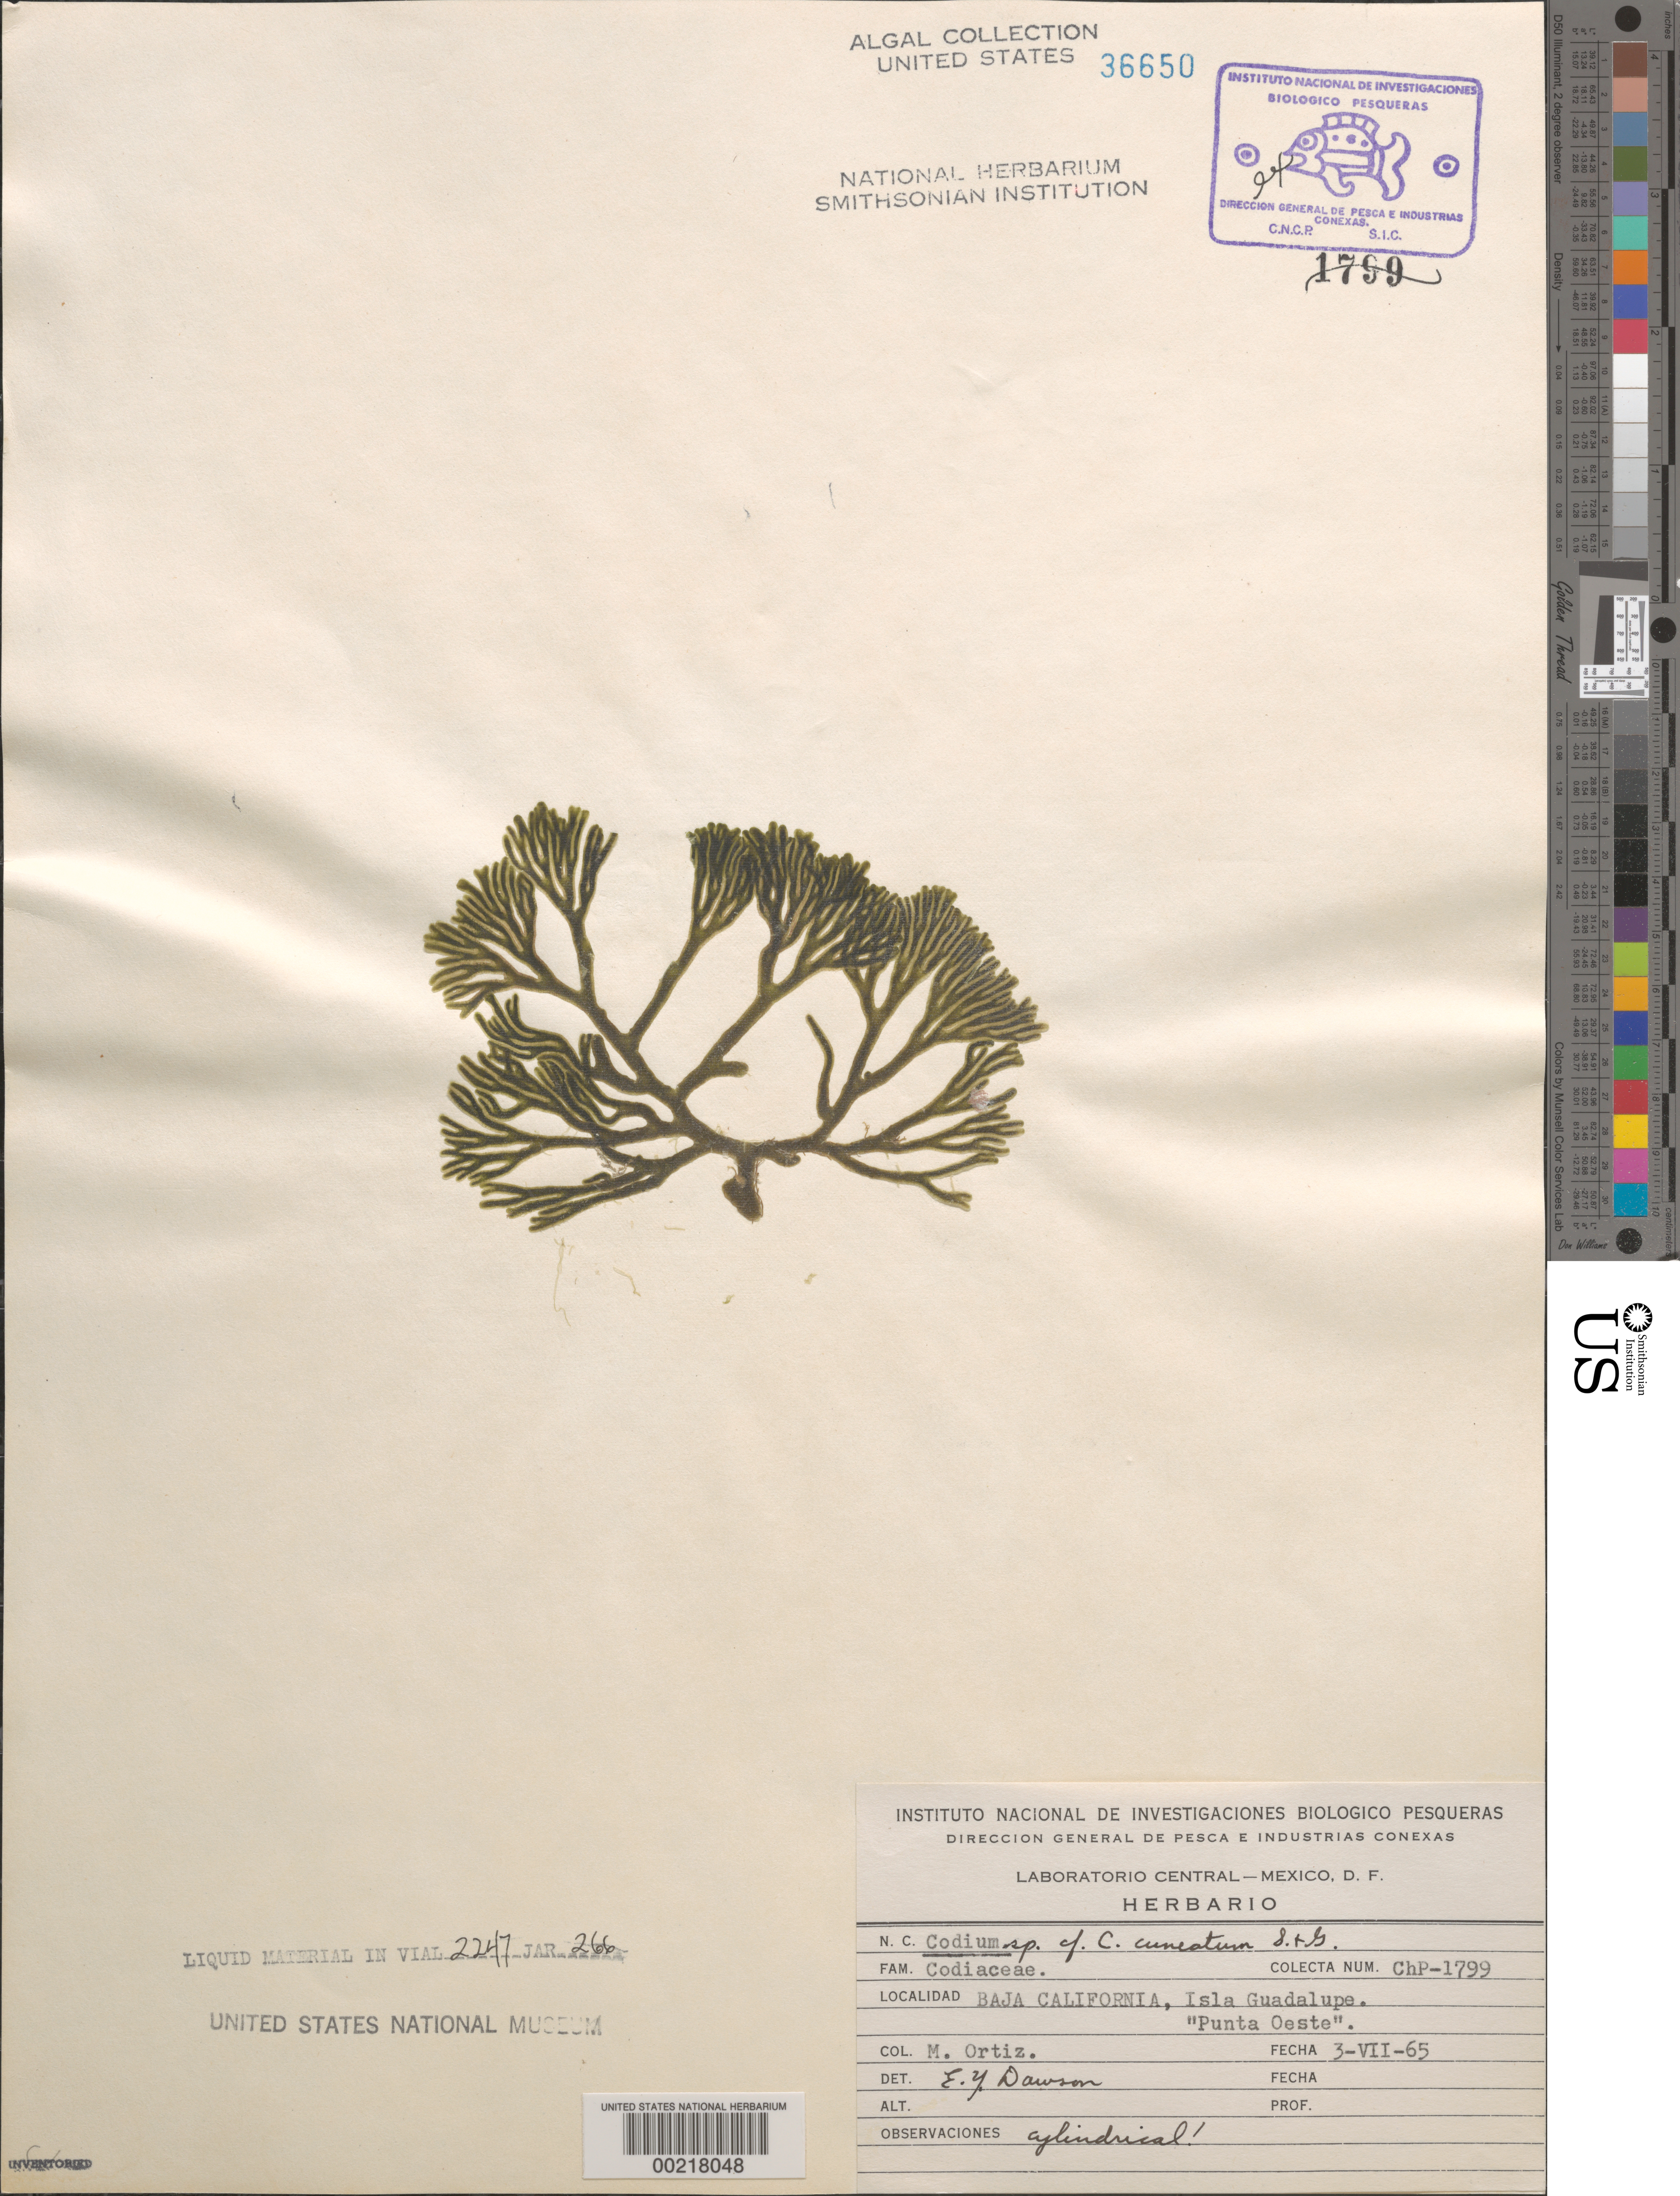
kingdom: Plantae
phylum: Chlorophyta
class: Ulvophyceae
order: Bryopsidales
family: Codiaceae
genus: Codium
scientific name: Codium simulans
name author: Setch. & N.L. Gardner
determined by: Algae name updating Project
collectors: M. Ortiz Q.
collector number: Chp-1799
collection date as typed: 03 Jul 1965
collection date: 1965-07-03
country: Mexico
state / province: Baja California Norte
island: Isla Guadalupe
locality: Punta Oeste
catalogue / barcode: US 36650